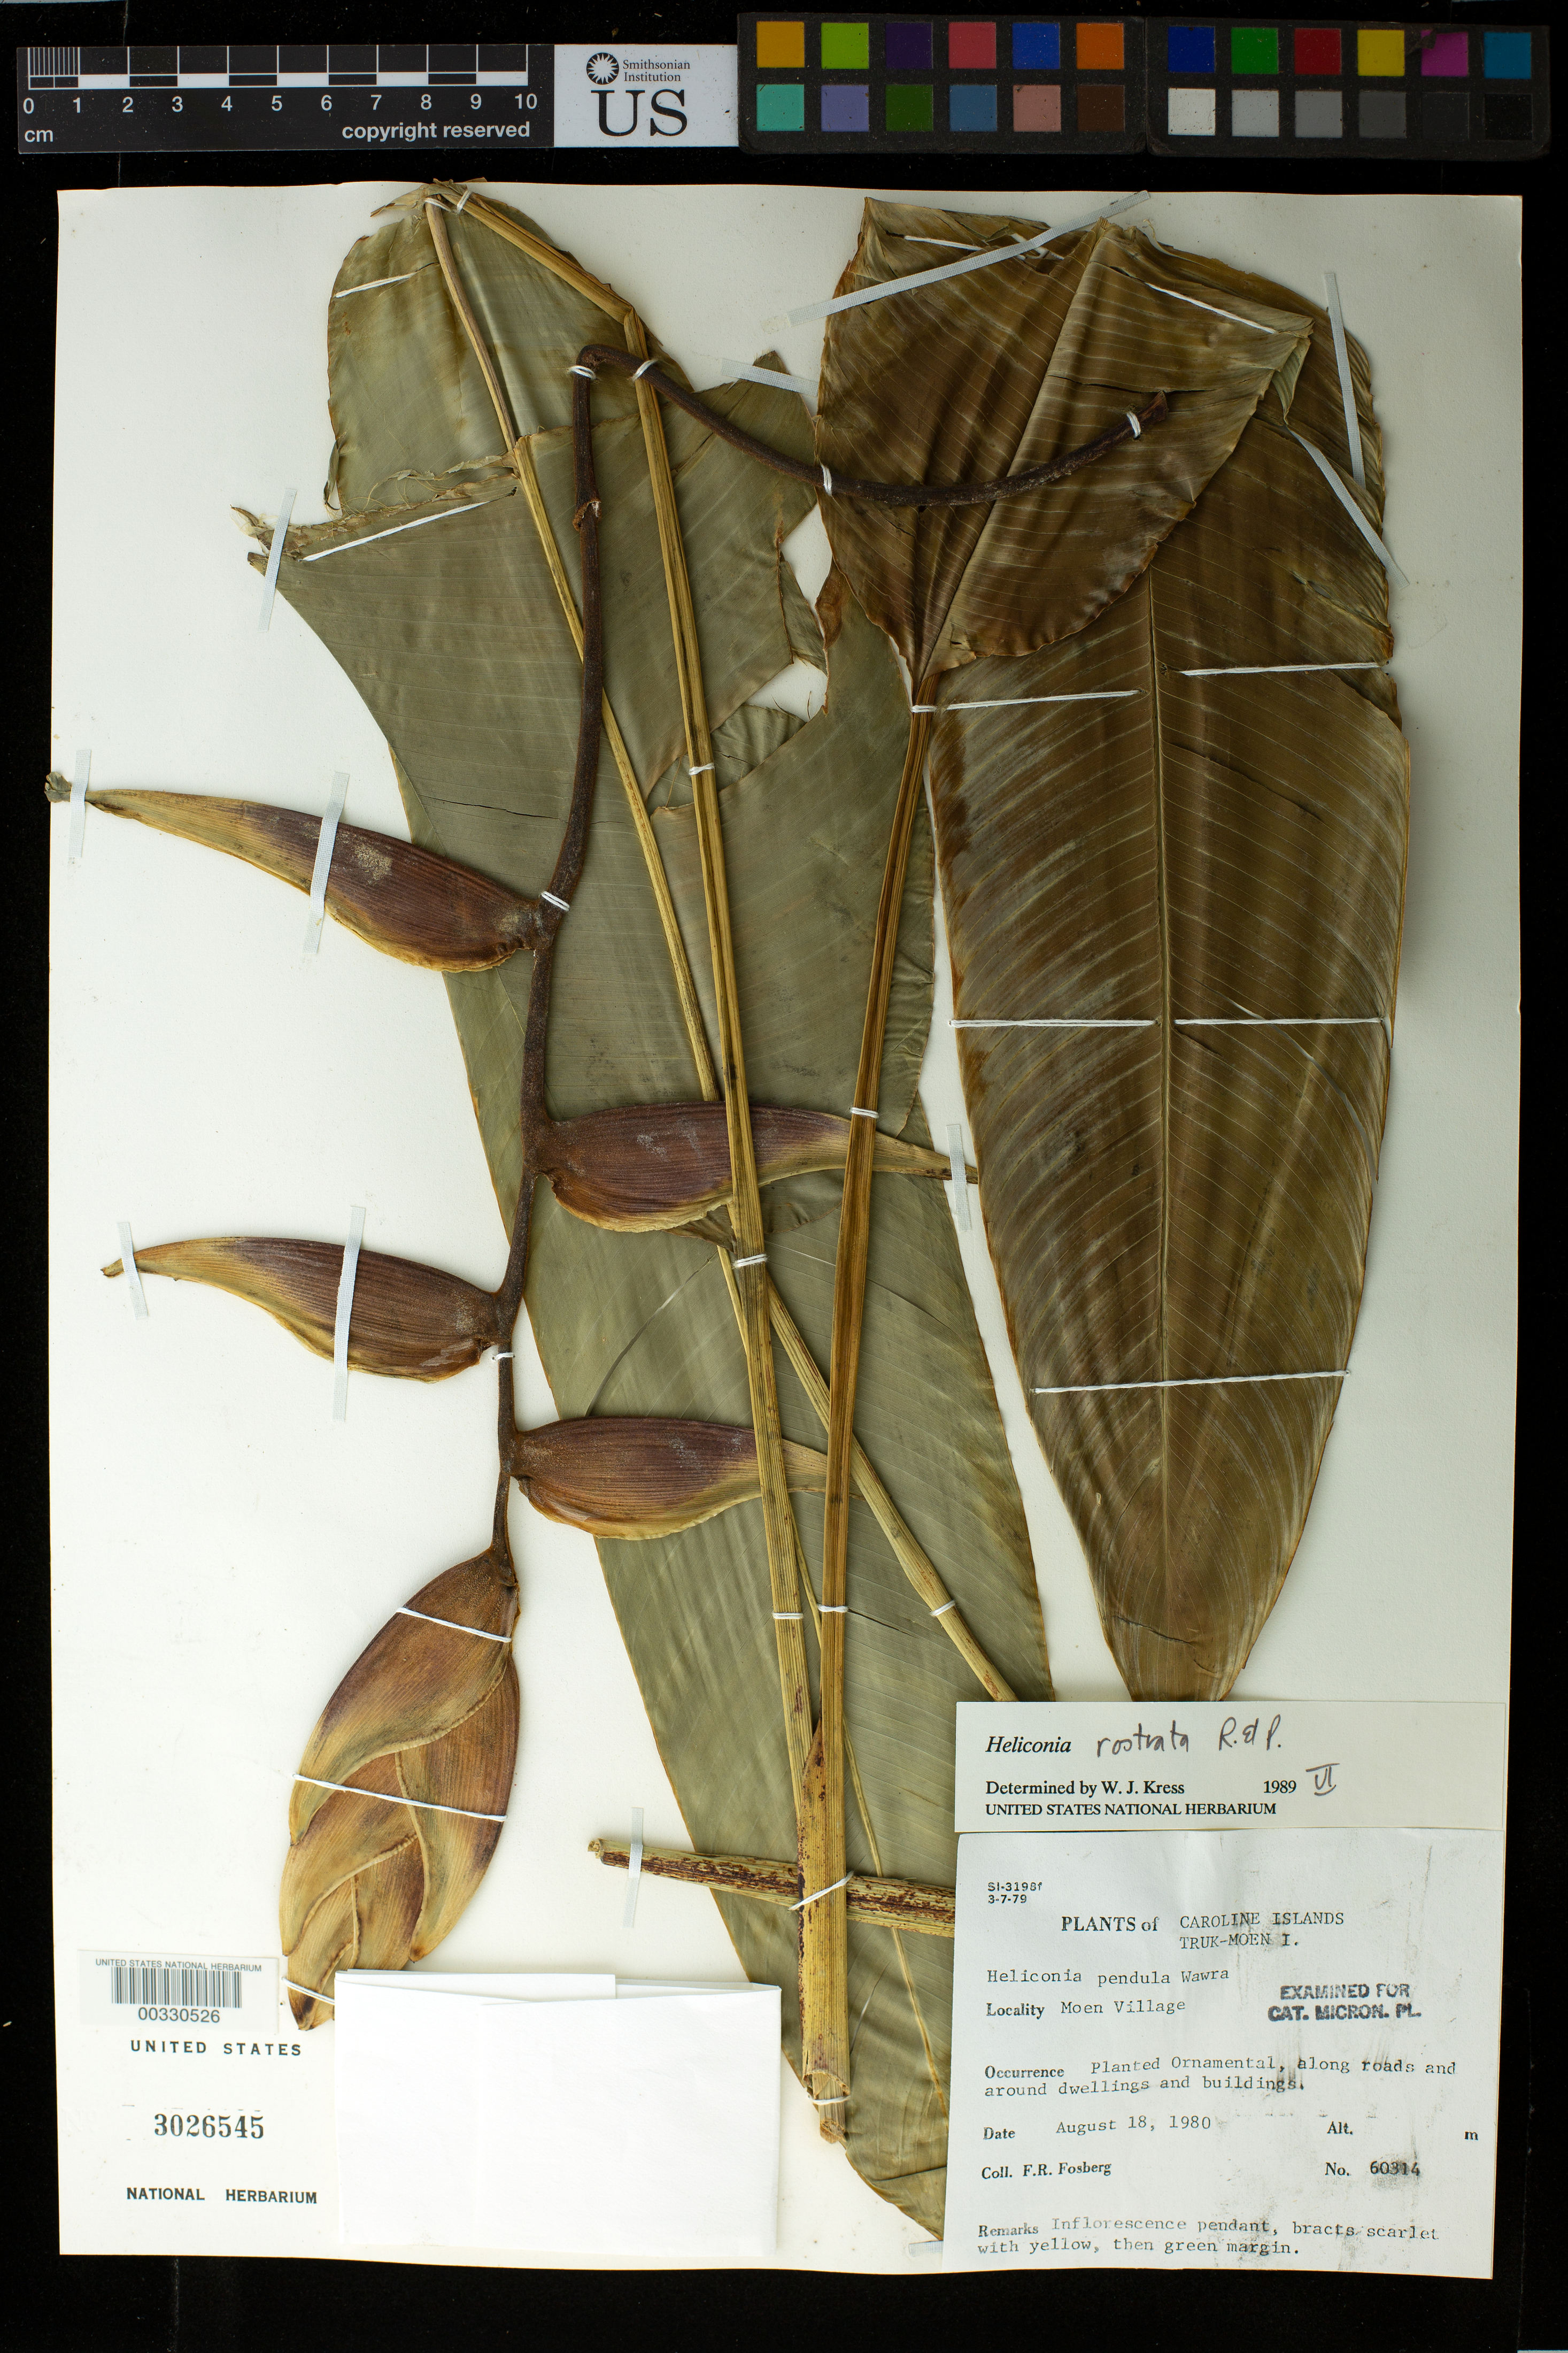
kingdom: Plantae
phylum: Tracheophyta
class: Liliopsida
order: Zingiberales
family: Heliconiaceae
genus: Heliconia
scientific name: Heliconia rostrata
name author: Ruiz & Pav.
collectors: F. R. Fosberg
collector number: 60314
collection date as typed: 18 Aug 1980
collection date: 1980-08-18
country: Micronesia, Federated States of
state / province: Truk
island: Moen [Wono]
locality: Caroline islands, truk-moen i., moen village. [Weno Island = Moen Island.]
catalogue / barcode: US 3026545